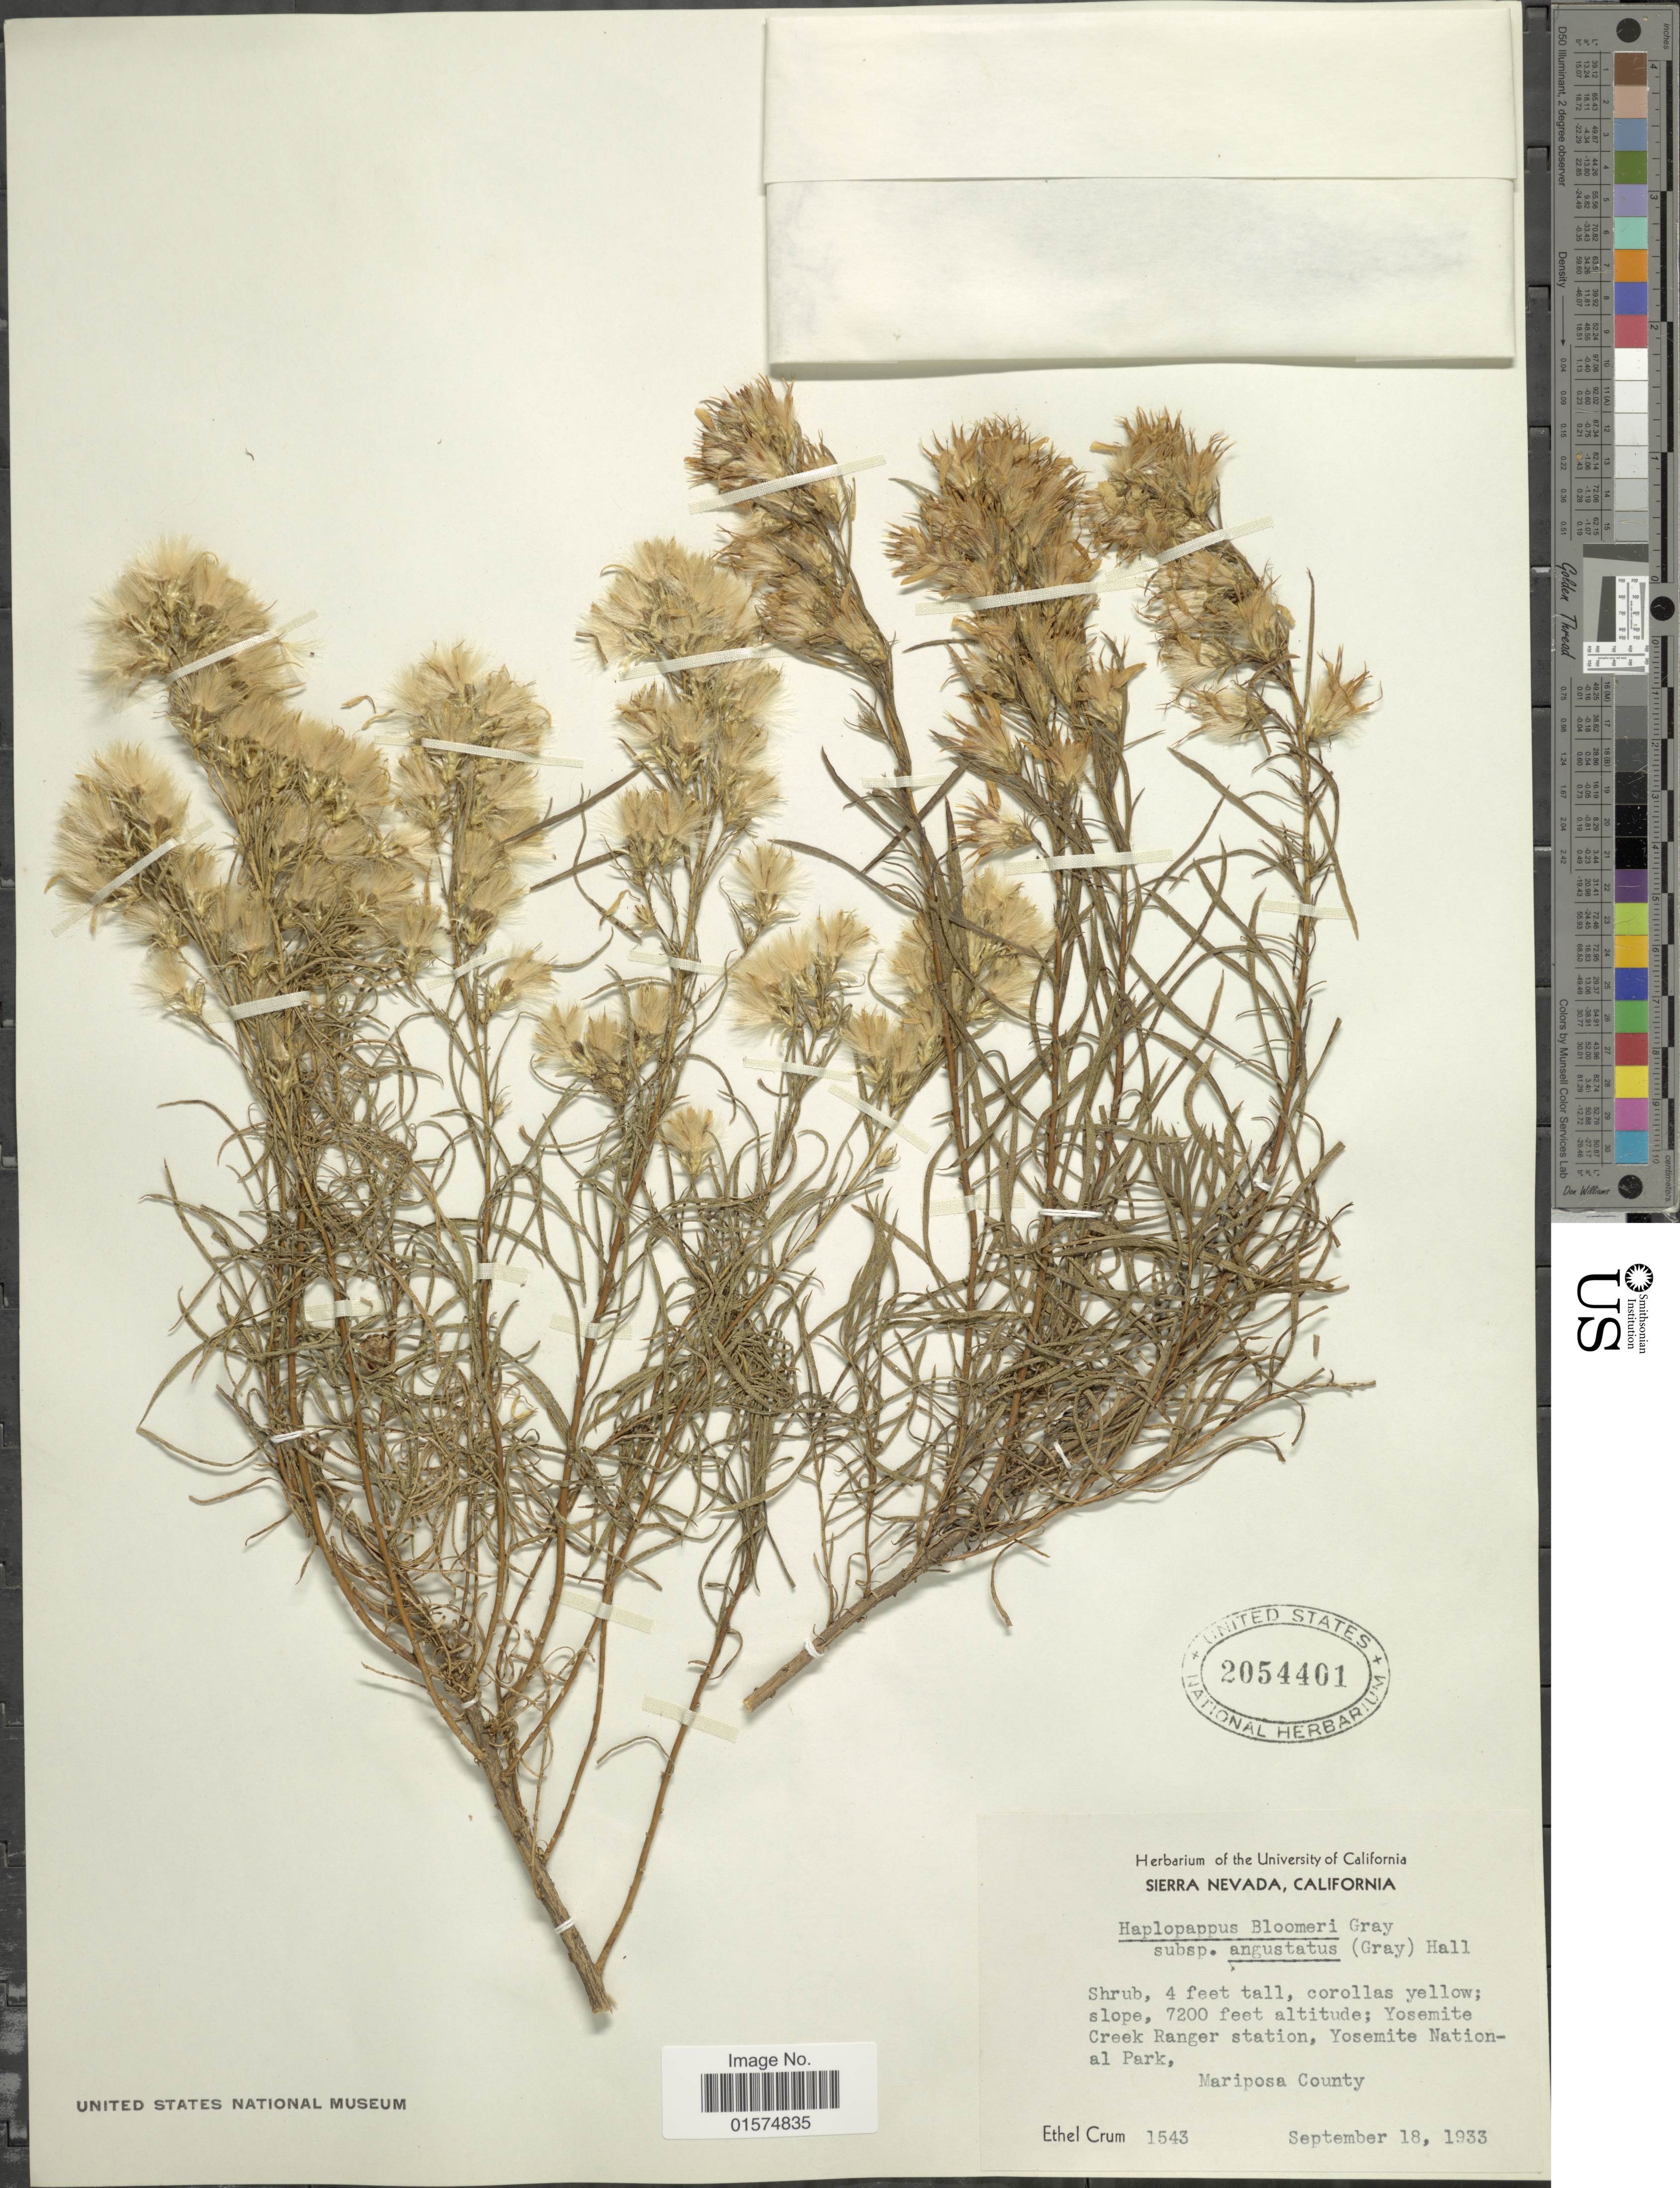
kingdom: Plantae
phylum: Tracheophyta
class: Magnoliopsida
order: Asterales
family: Asteraceae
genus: Ericameria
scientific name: Ericameria bloomeri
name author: (A. Gray) J.F. Macbr.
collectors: E. K. Crum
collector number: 1543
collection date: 1933-09-18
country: United States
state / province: California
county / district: Mariposa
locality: Sierra Nevada. Yosemite Creek Ranger station, Yosemite National Park, Mariposa County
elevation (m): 2195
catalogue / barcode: US 2054401